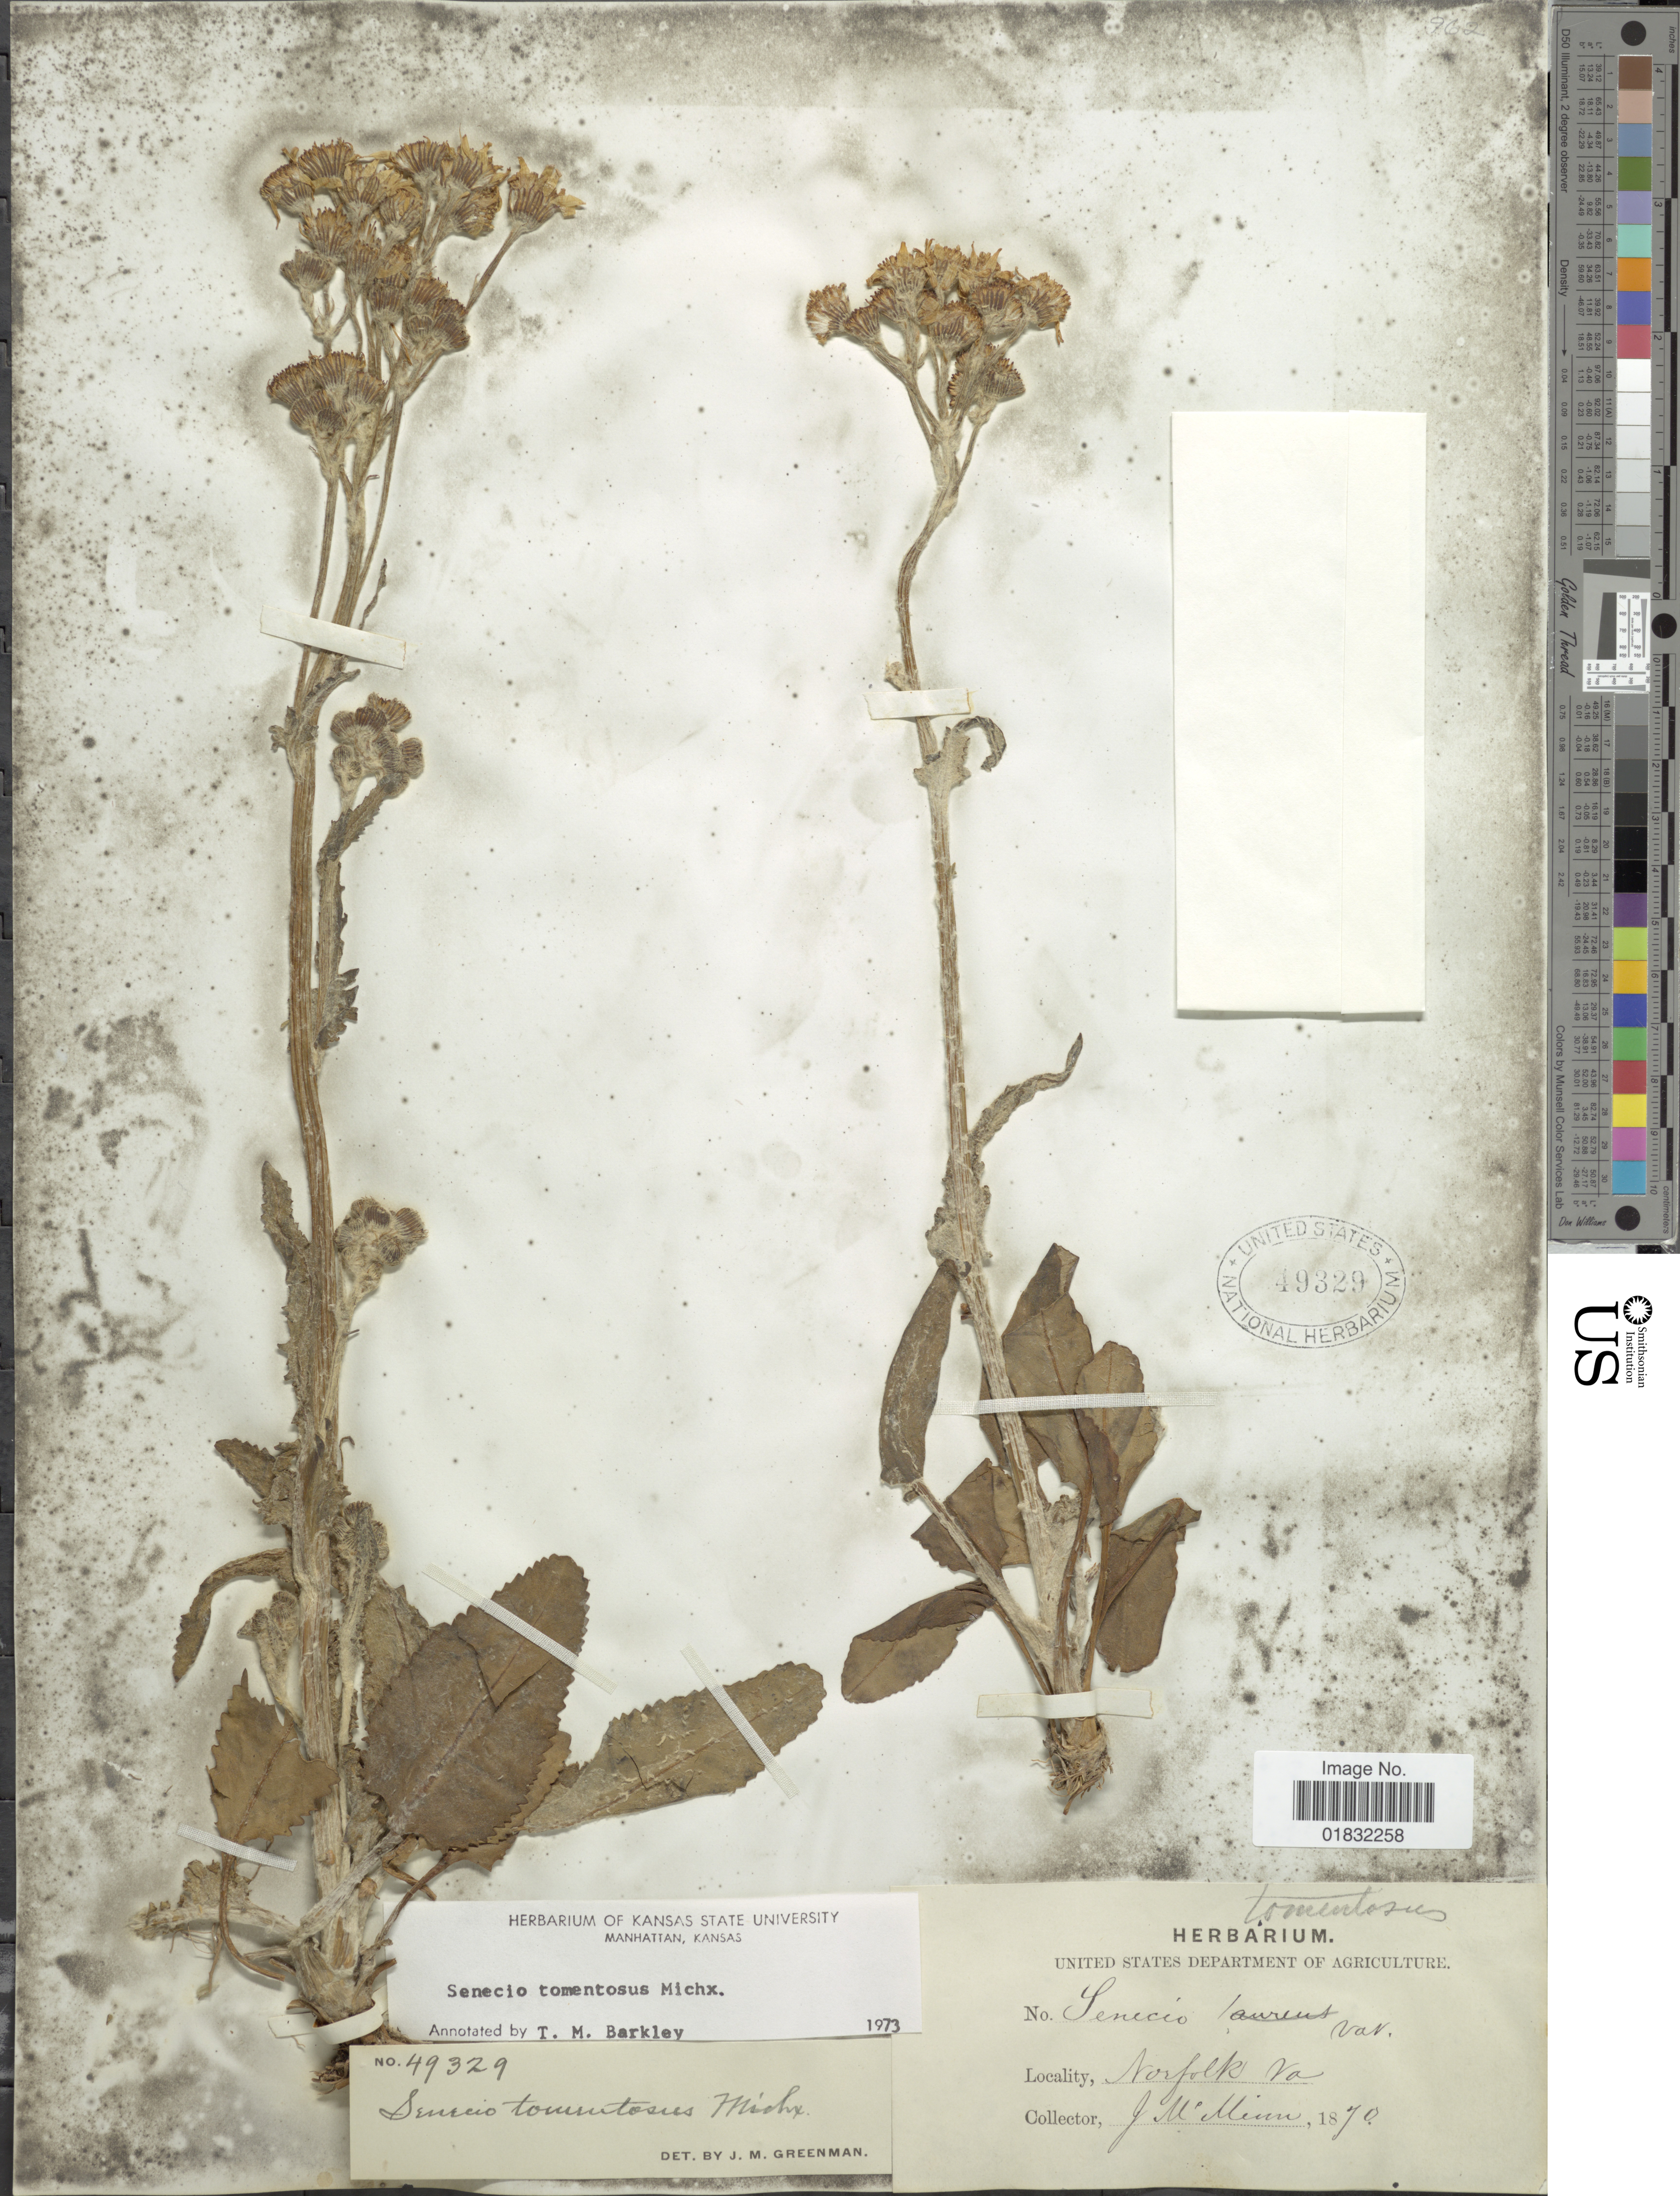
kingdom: Plantae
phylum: Tracheophyta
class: Magnoliopsida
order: Asterales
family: Asteraceae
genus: Packera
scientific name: Packera dubia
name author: (Spreng.) Trock & Mabb.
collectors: J. Minn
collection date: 1870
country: United States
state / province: Virginia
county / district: City of Norfolk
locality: Norfolk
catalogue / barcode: US 49329